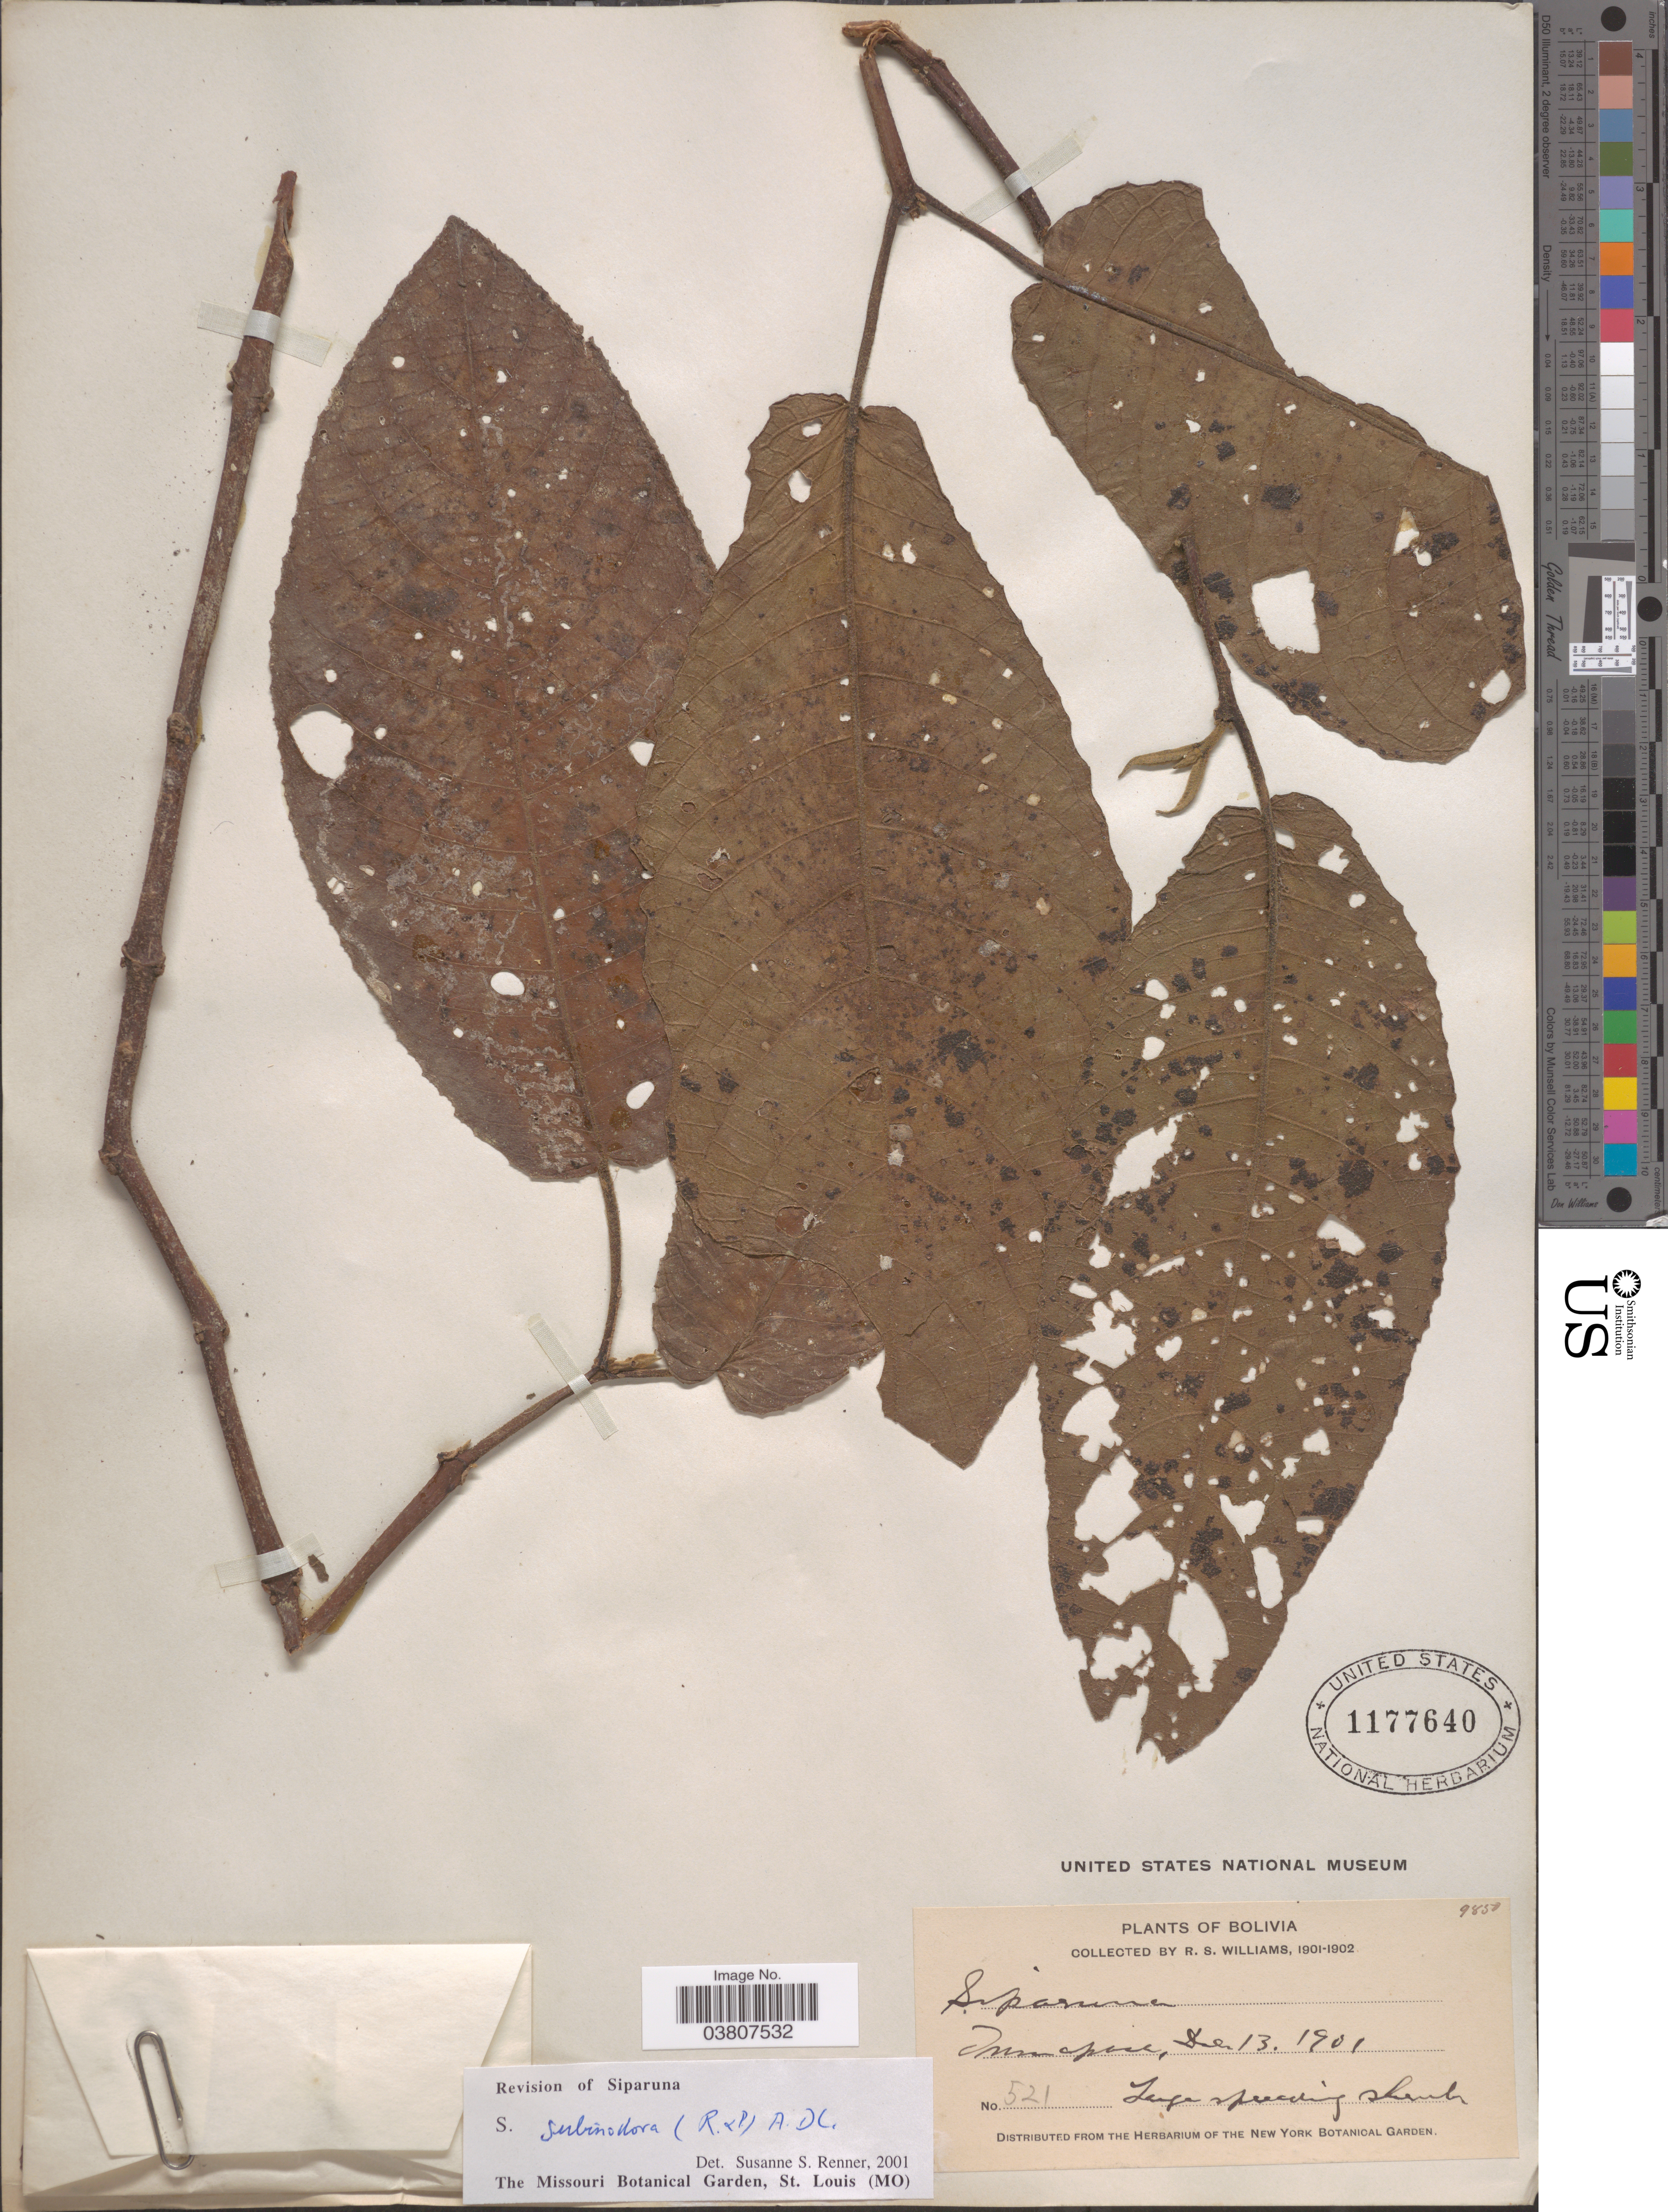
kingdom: Plantae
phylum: Tracheophyta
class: Magnoliopsida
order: Laurales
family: Siparunaceae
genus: Siparuna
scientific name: Siparuna subinodora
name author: (Ruiz & Pav.) A. DC.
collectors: R. S. Williams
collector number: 521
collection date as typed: Dec. 13, 1901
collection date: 1901-12-13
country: Bolivia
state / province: La Paz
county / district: Iturralde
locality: Tumupasa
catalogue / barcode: US 1177640